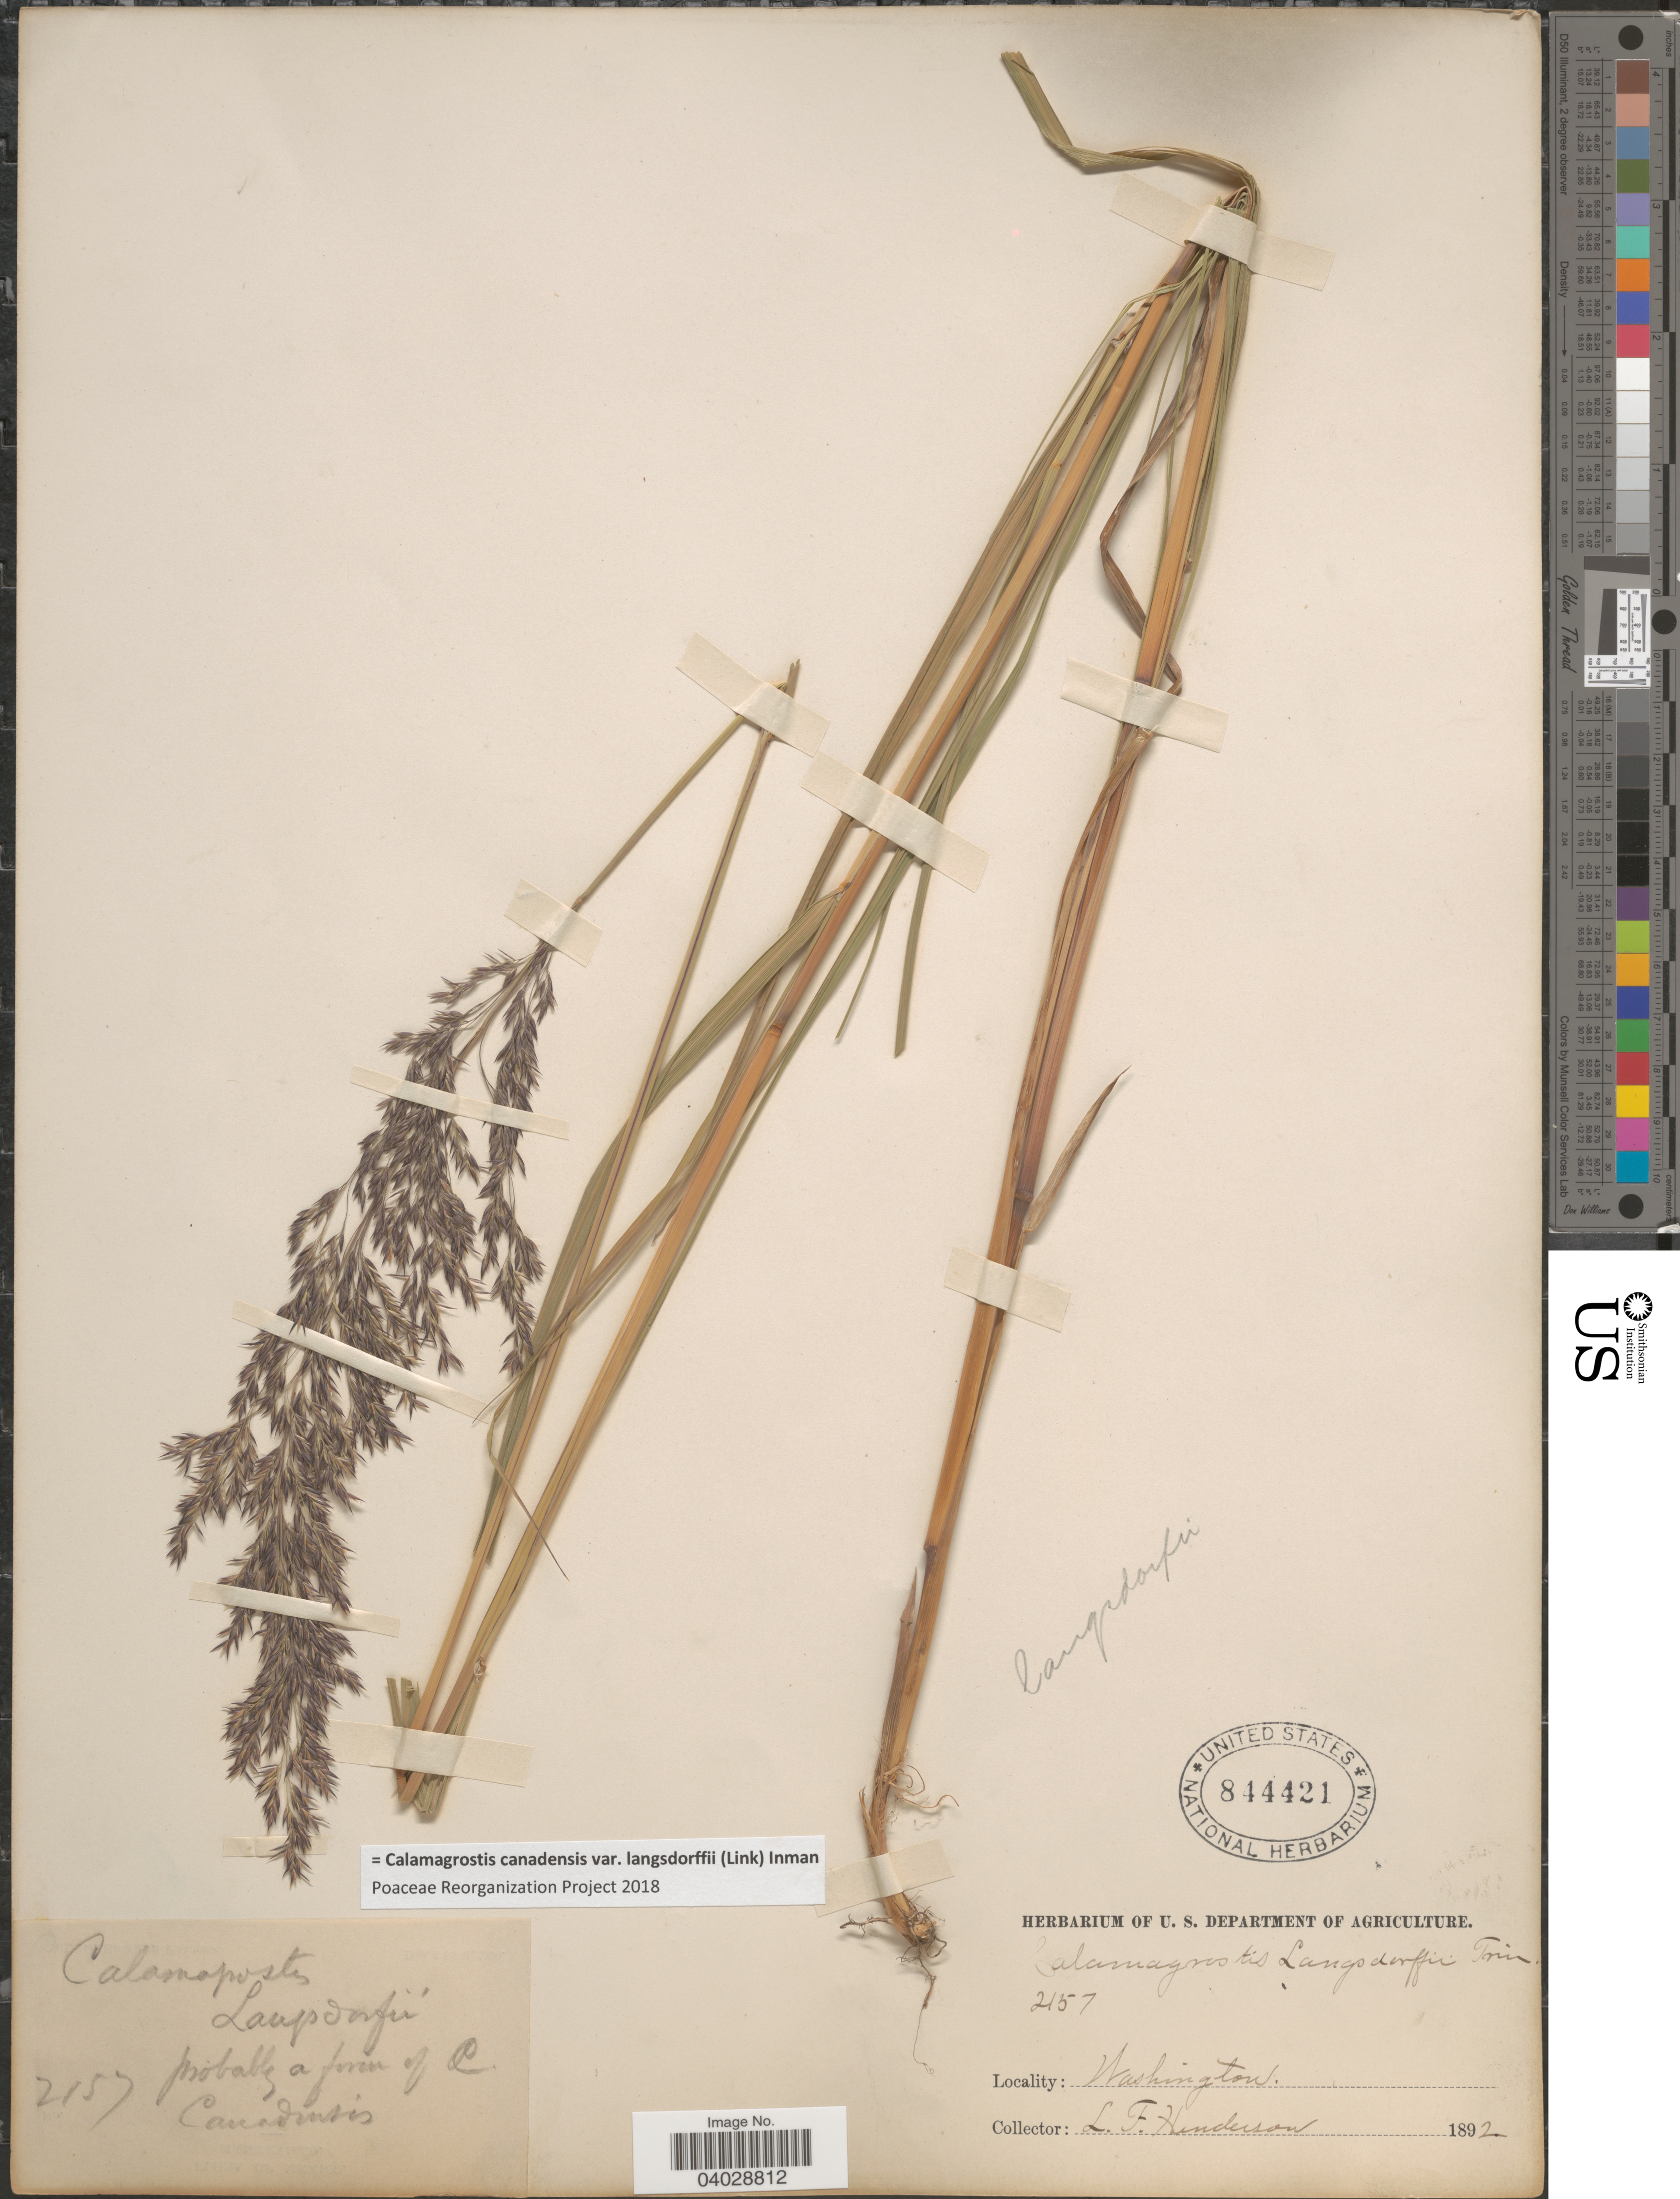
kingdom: Plantae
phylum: Tracheophyta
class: Liliopsida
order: Poales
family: Poaceae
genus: Calamagrostis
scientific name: Calamagrostis canadensis var. langsdorffii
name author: (Link) Inman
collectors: L. Henderson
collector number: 2157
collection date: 1892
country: United States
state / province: Washington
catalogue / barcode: US 844421